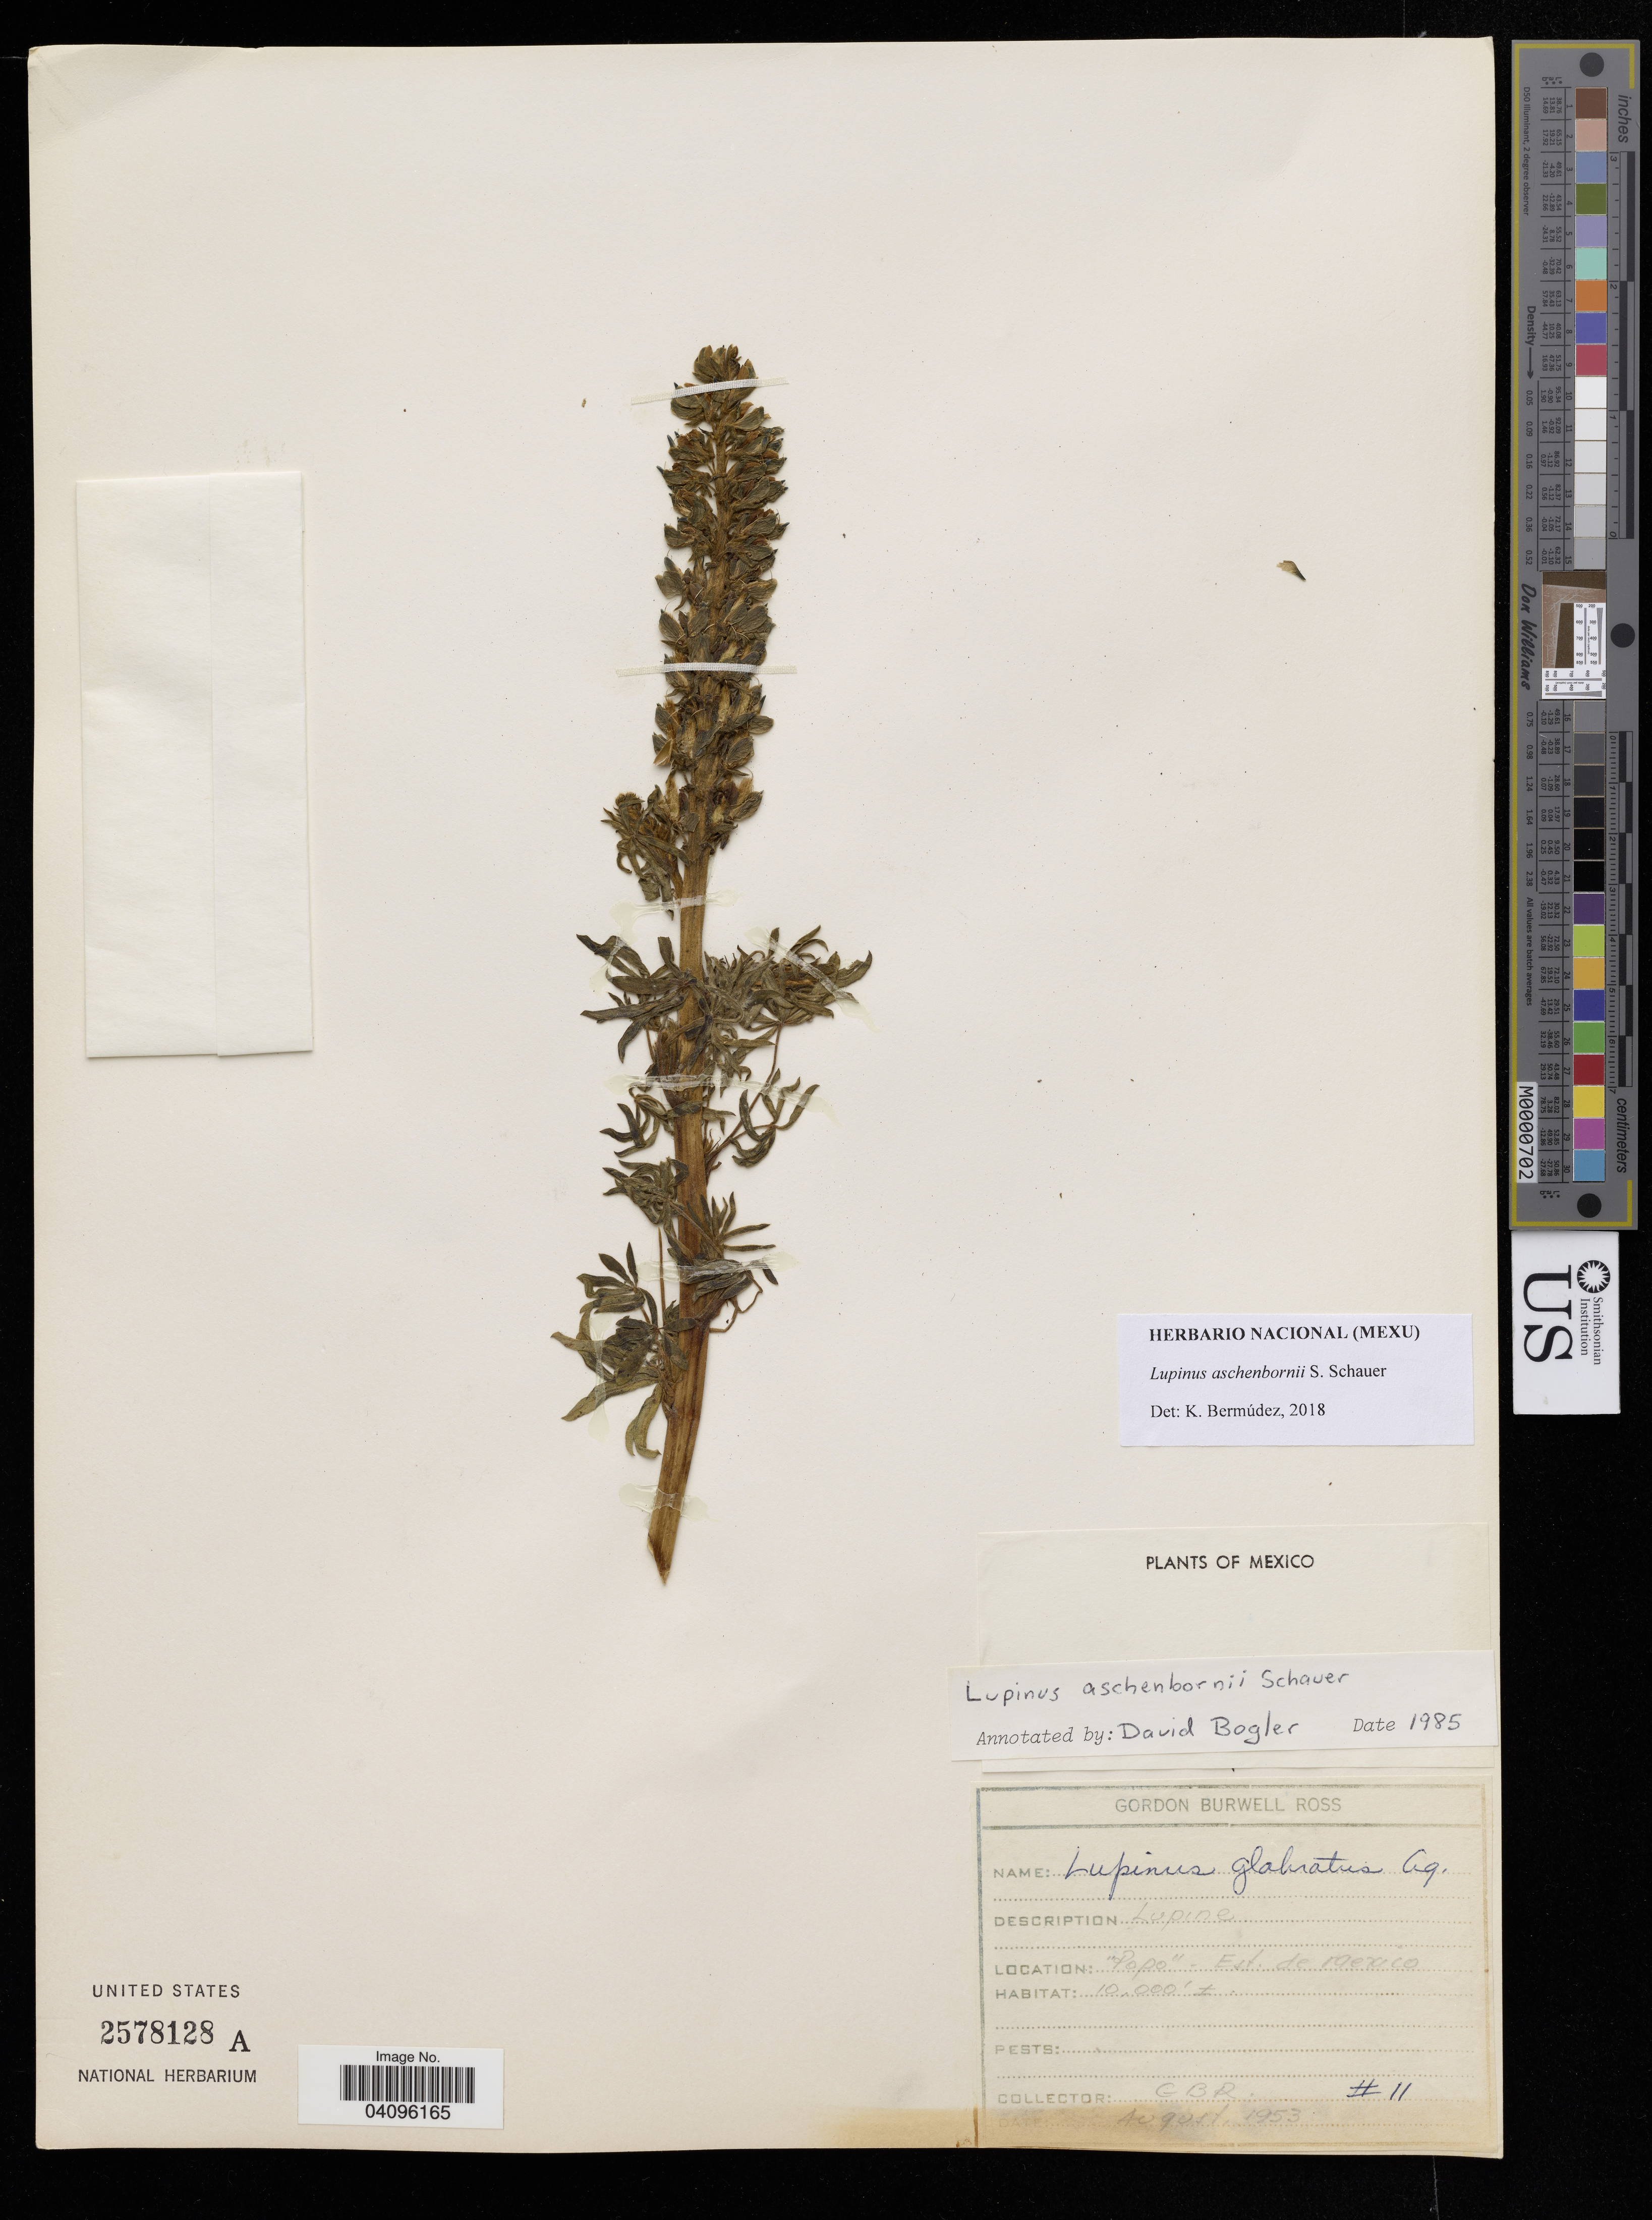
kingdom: Plantae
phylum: Tracheophyta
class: Magnoliopsida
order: Fabales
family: Fabaceae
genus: Lupinus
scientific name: Lupinus aschenbornii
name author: S. Schauer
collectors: G. B. Ross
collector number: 11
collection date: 1953-08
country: Mexico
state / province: México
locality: "Popo".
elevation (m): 3.048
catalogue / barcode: US 2578128A